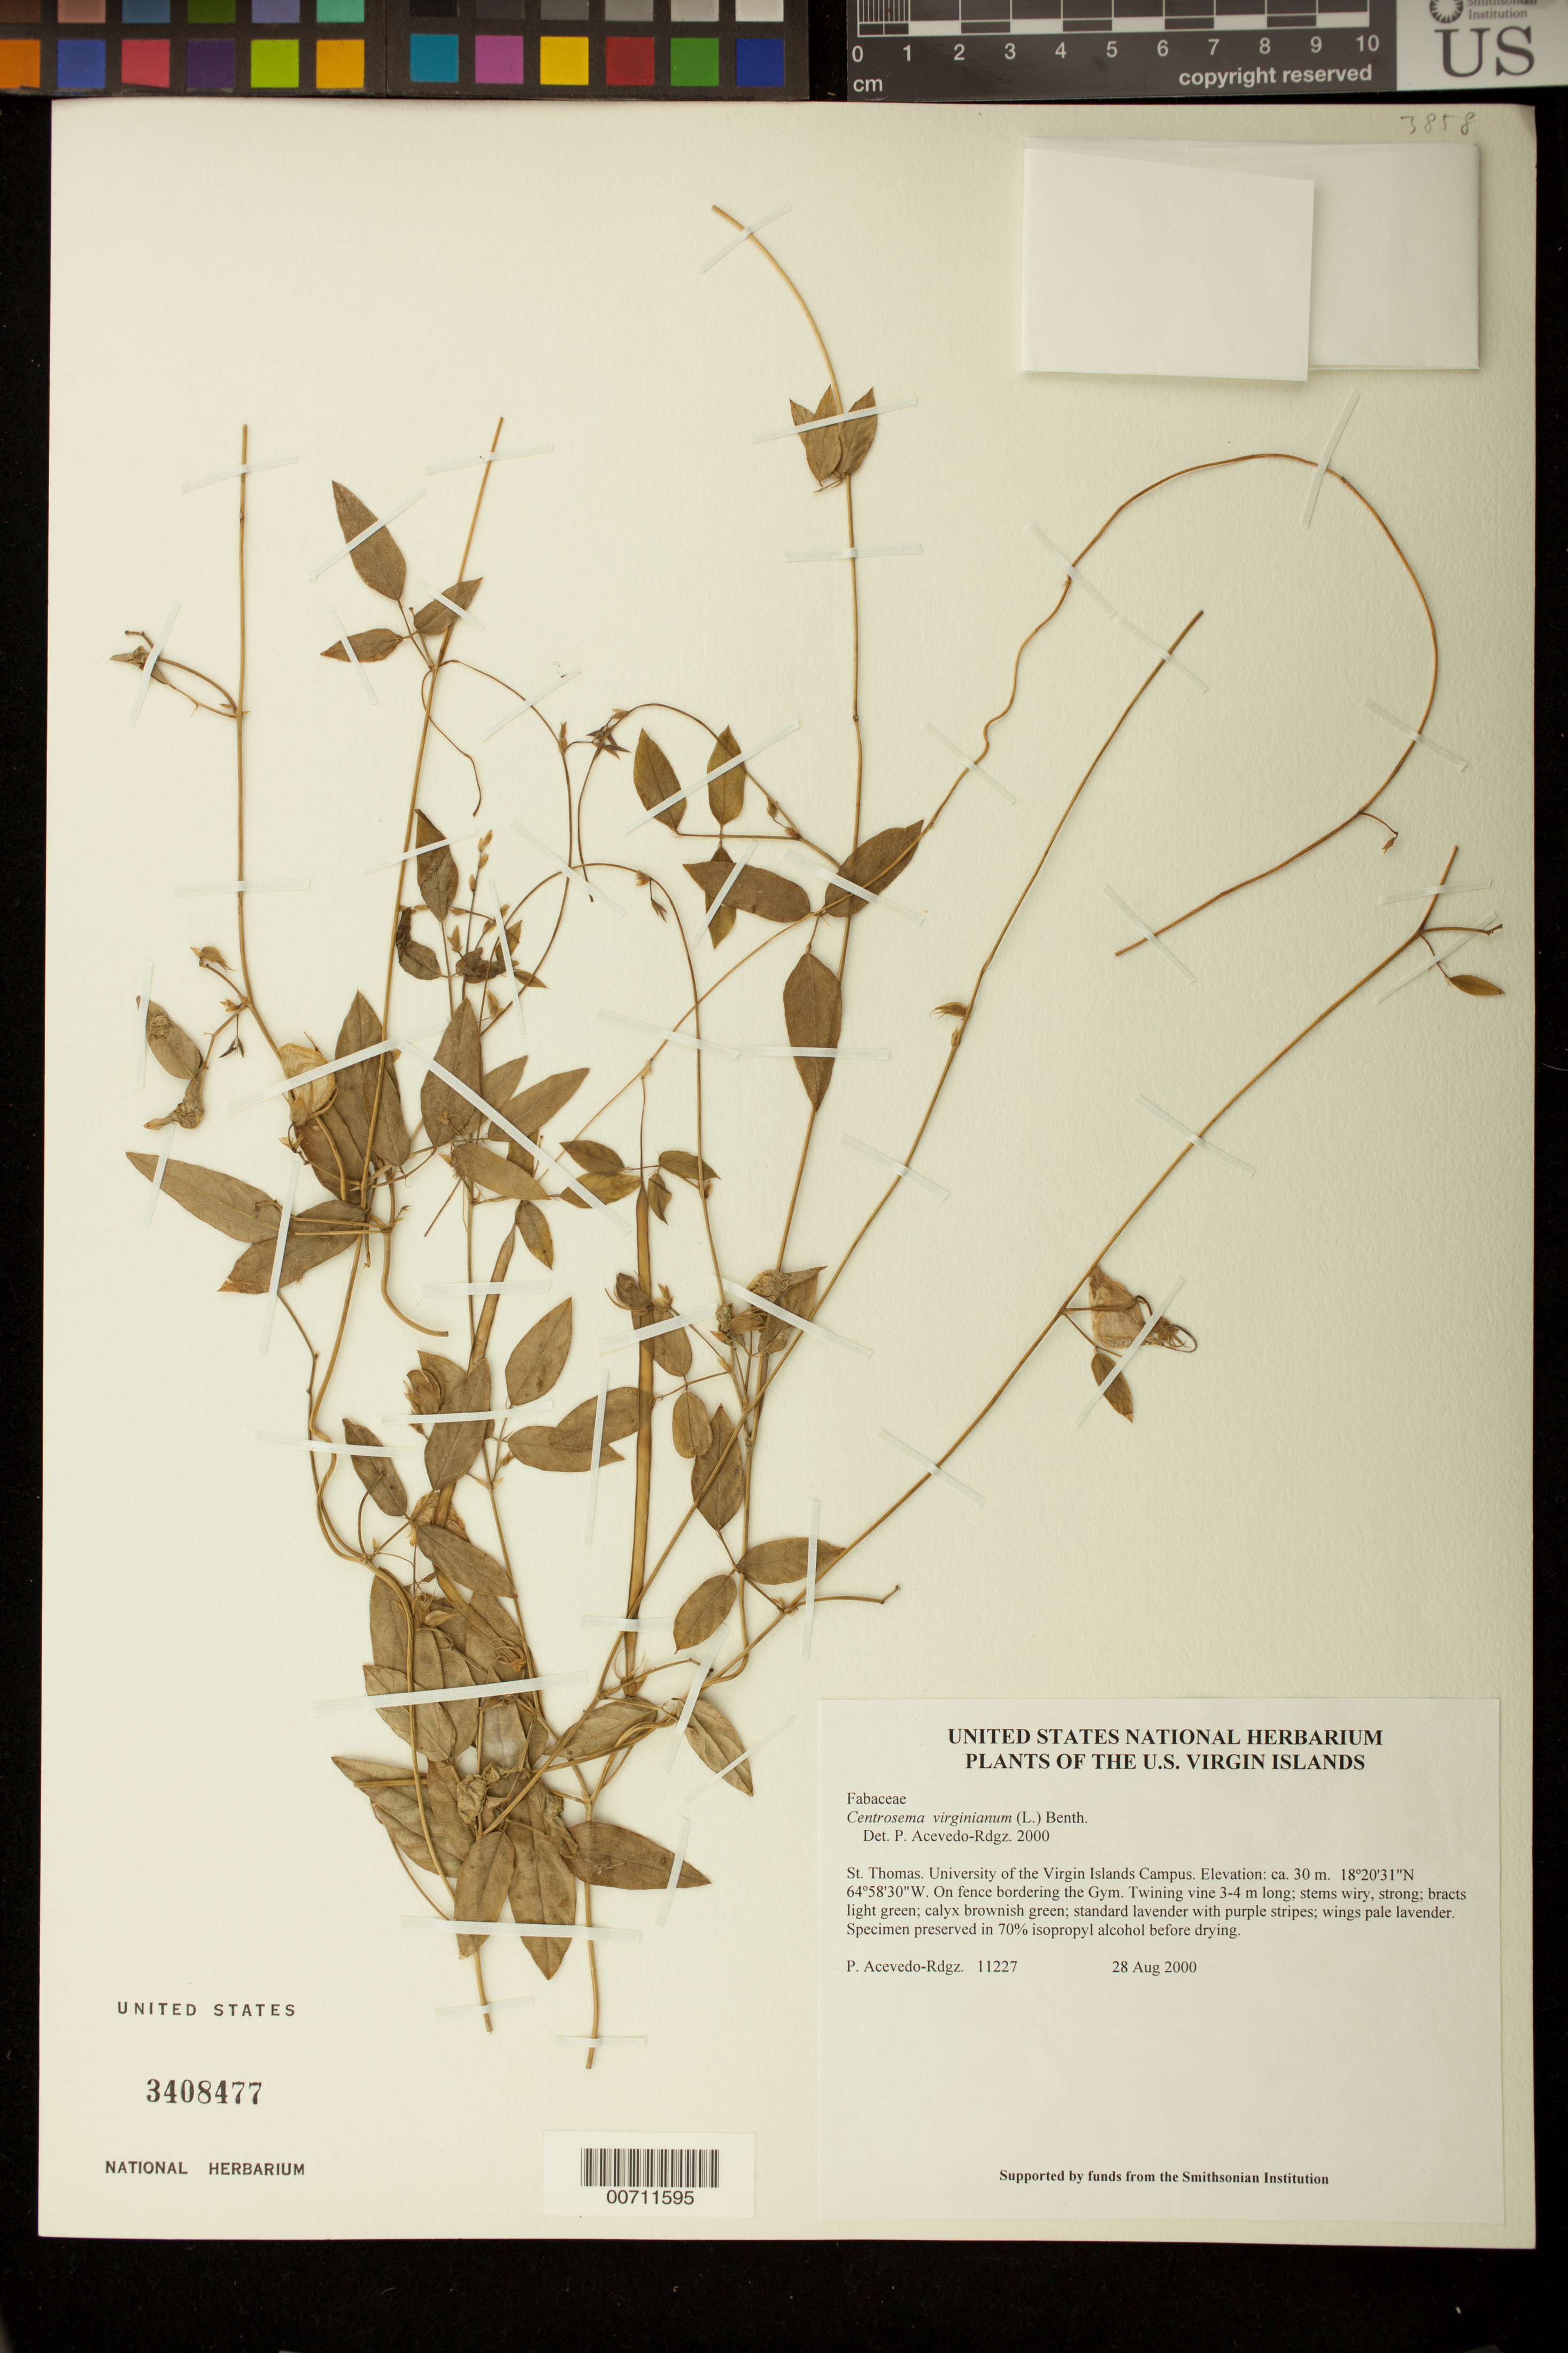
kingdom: Plantae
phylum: Tracheophyta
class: Magnoliopsida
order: Fabales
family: Fabaceae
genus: Centrosema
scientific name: Centrosema virginianum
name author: (L.) Benth.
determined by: Acevedo-Rodríguez, P., (BOT), Smithsonian Institution - National Museum of Natural History (UNITED STATES)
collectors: P. Acevedo-Rodr.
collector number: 11227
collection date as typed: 28 Aug 2000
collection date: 2000-08-28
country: U.S. Virgin Islands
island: St. Thomas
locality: University of the Virgin Islands Campus.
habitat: On fence bordering the Gym.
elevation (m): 30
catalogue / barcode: US 3408477